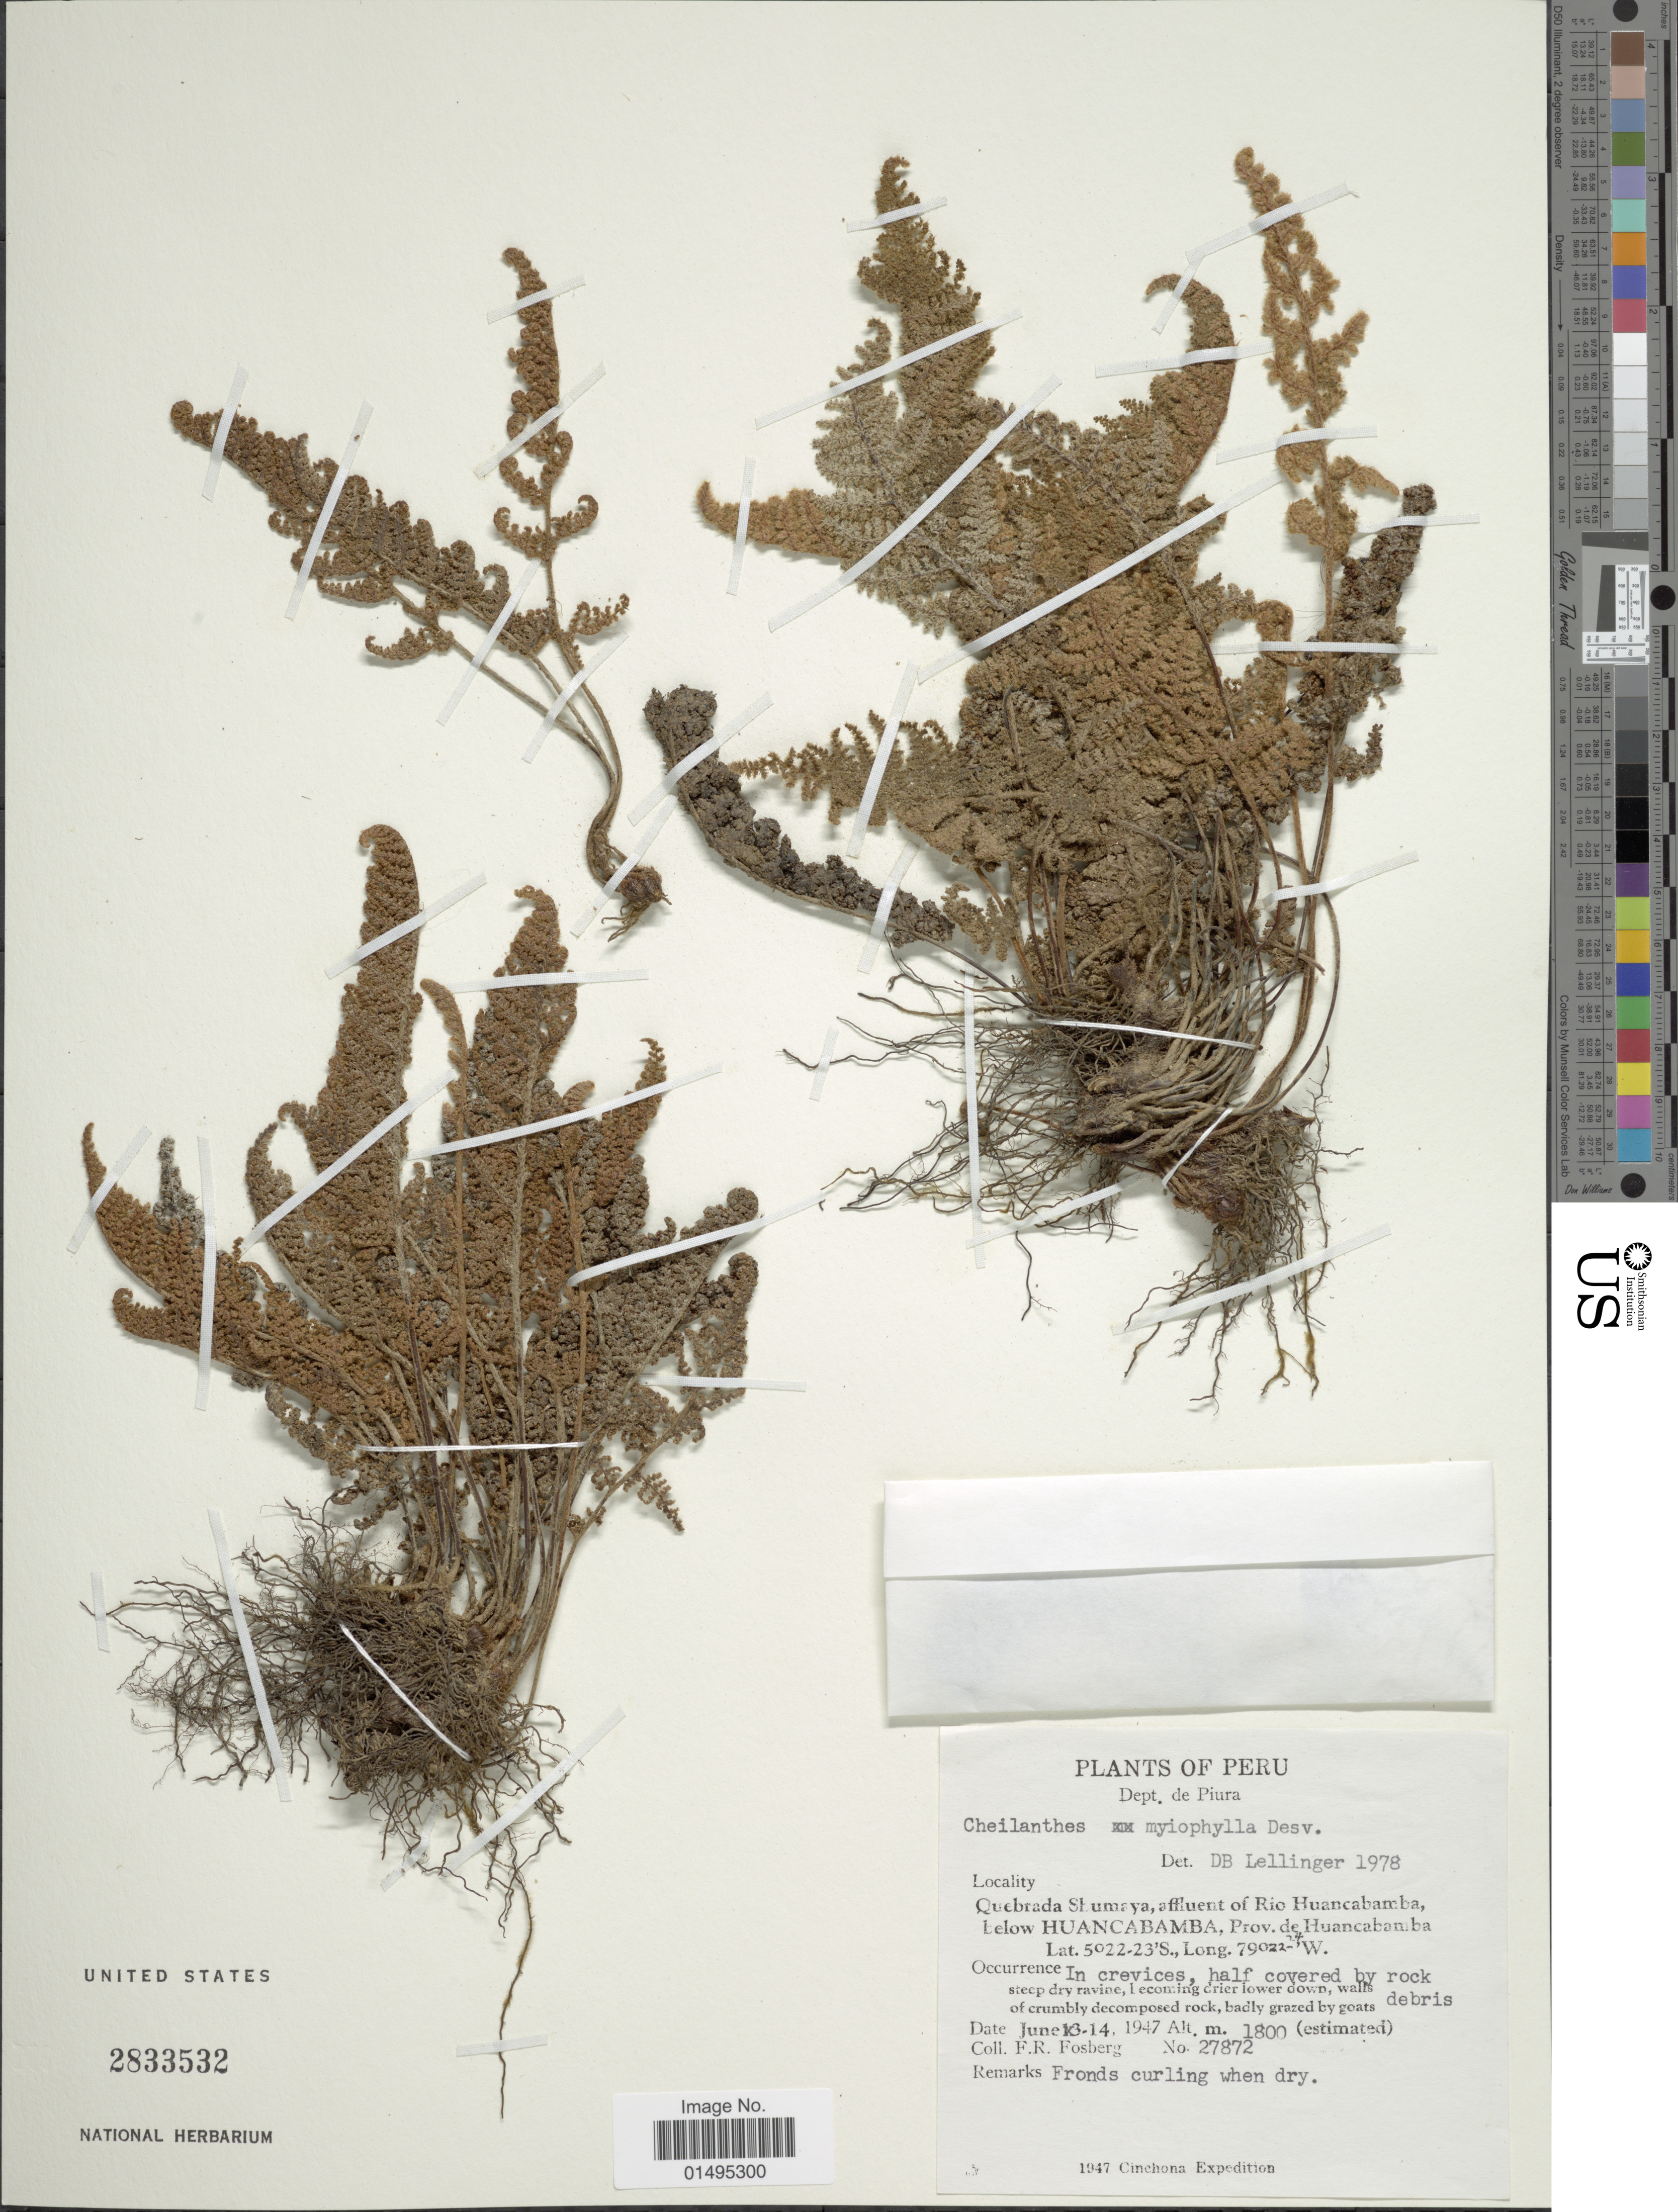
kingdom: Plantae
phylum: Tracheophyta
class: Polypodiopsida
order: Polypodiales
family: Pteridaceae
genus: Myriopteris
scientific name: Myriopteris myriophylla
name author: (Desv.) J. Sm.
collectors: F. R. Fosberg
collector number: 27872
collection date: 1947-06-03/1947-06-14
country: Peru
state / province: Piura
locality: Peru, Dept. de Piura, Quebrada Shumaya, affluent of Rio Huancabamba, below Huancabamba, Prov. de Huancabamba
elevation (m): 1800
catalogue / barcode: US 2833532